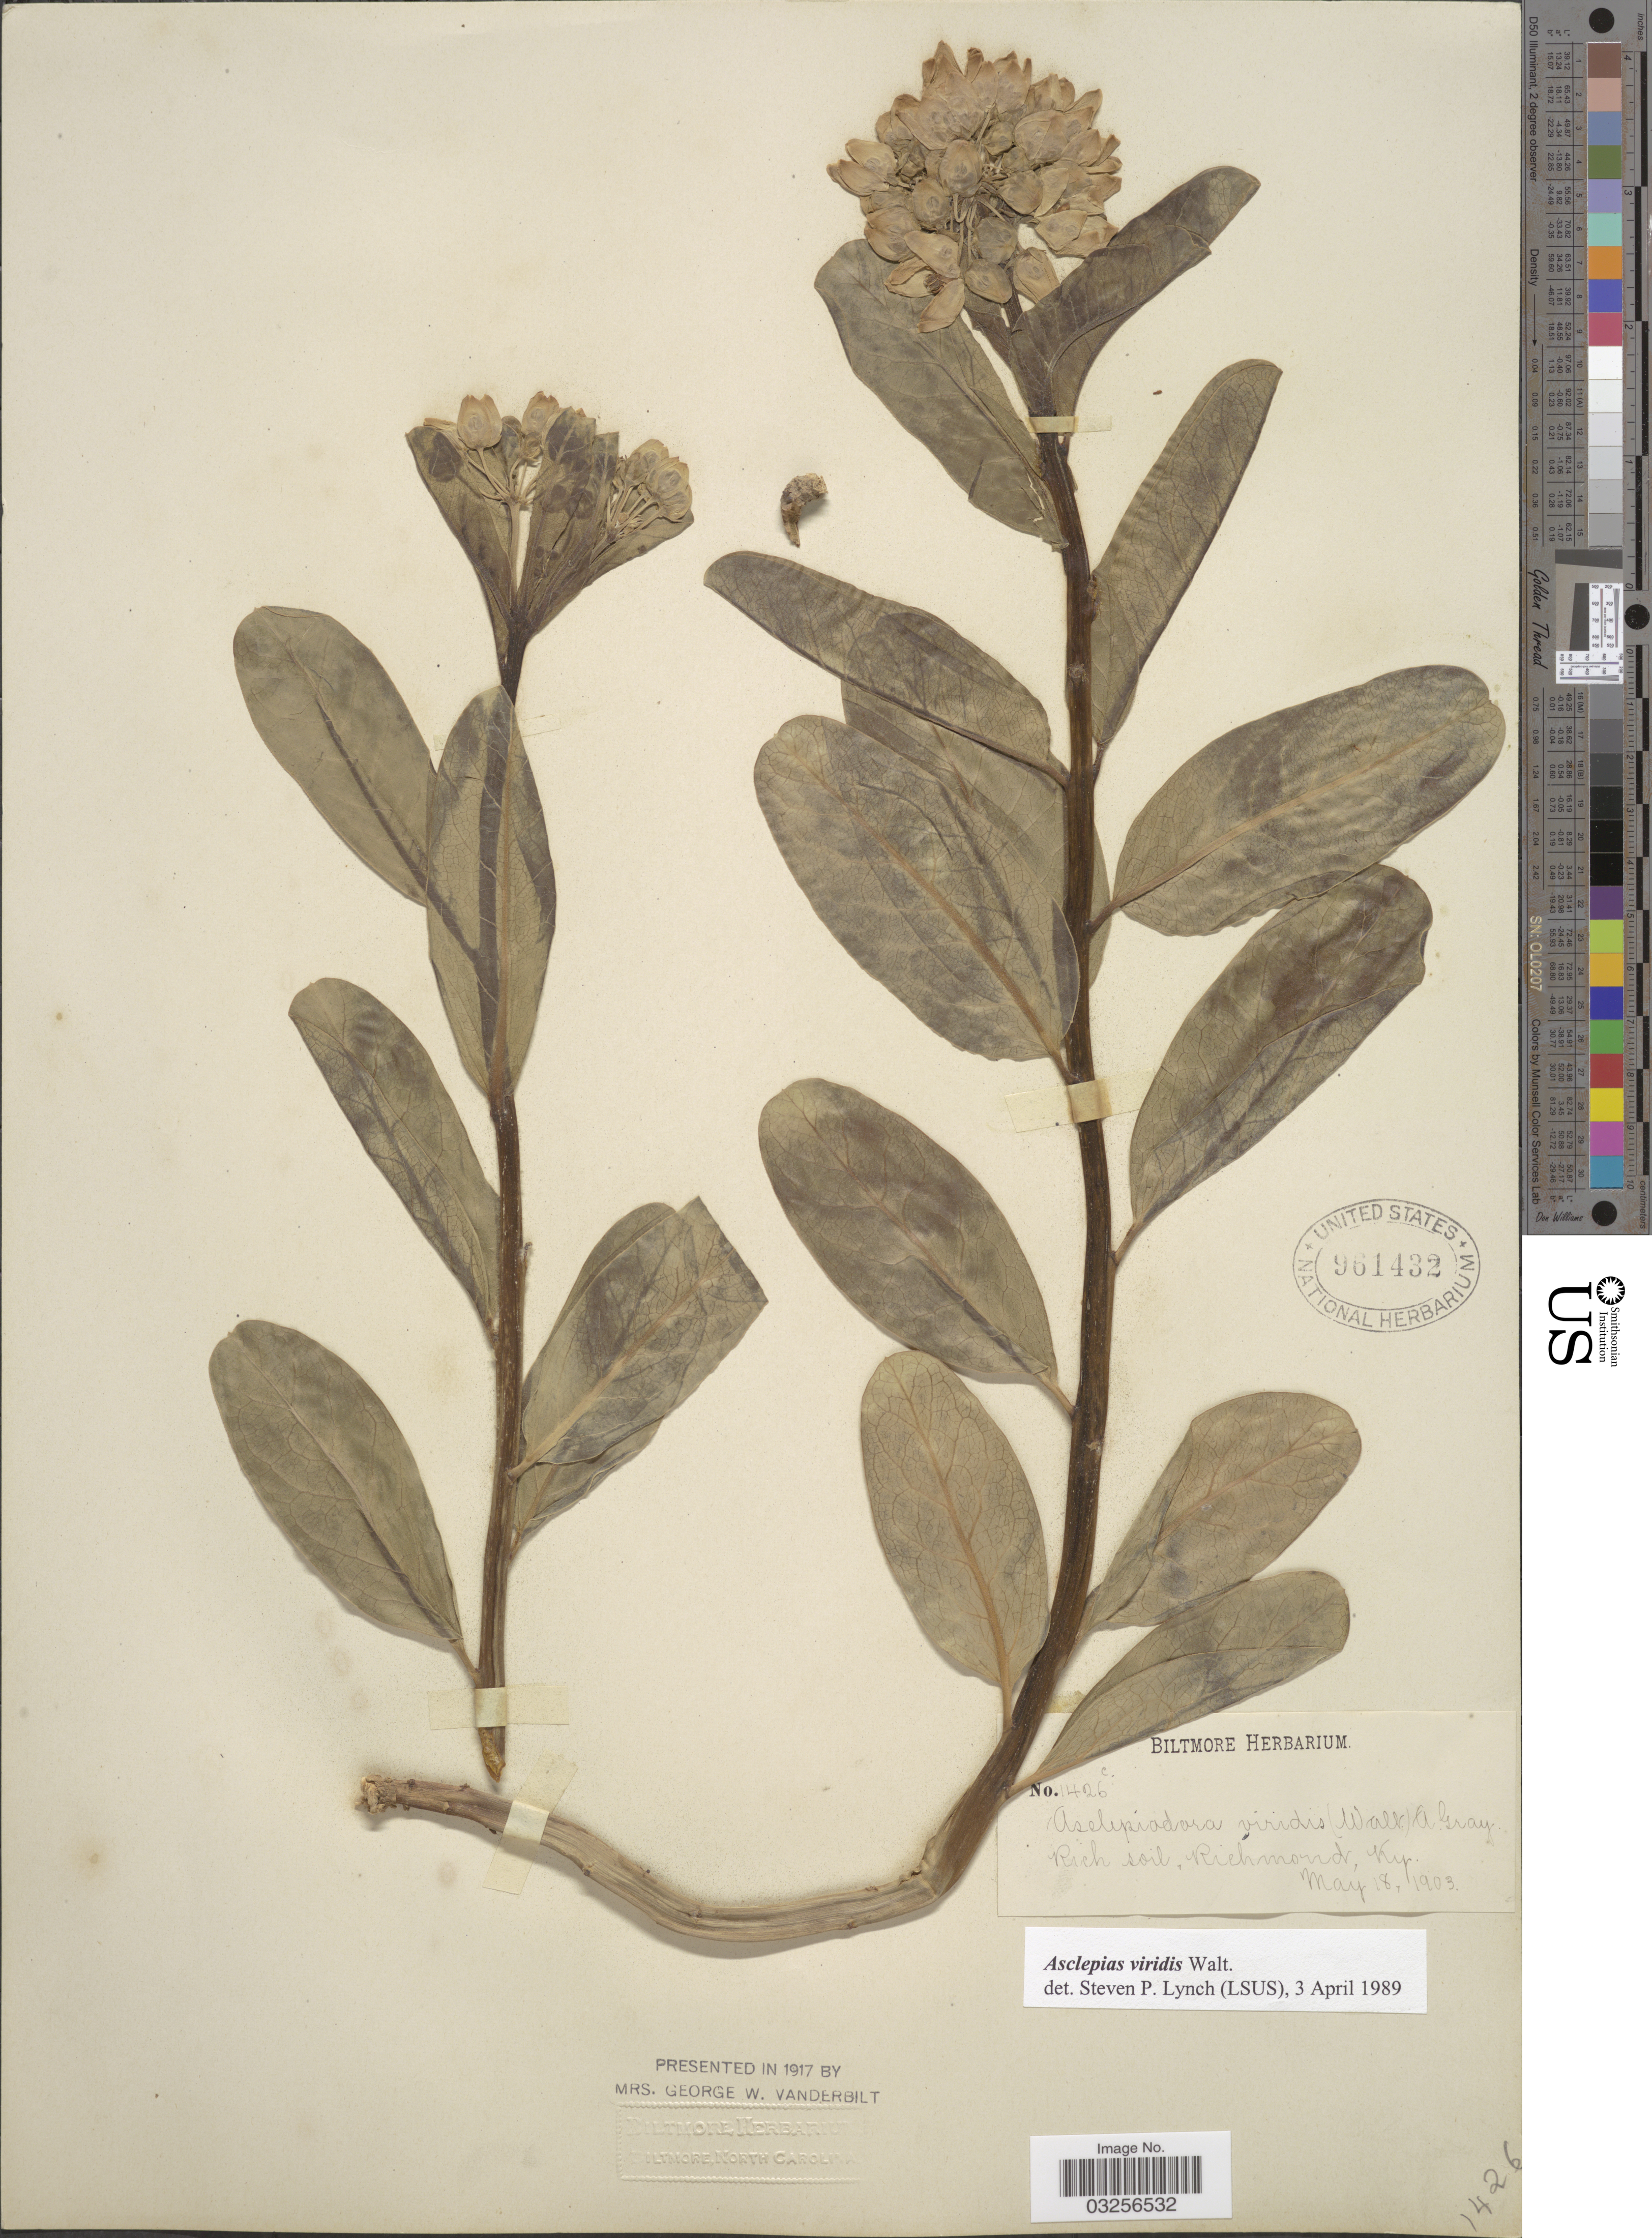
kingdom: Plantae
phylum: Tracheophyta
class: Magnoliopsida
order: Gentianales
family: Apocynaceae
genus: Asclepias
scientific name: Asclepias viridis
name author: Walter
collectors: ex herb. Biltmore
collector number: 1426c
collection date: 1903-05-18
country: United States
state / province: Kentucky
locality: Richmond, Ky.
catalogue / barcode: US 961432